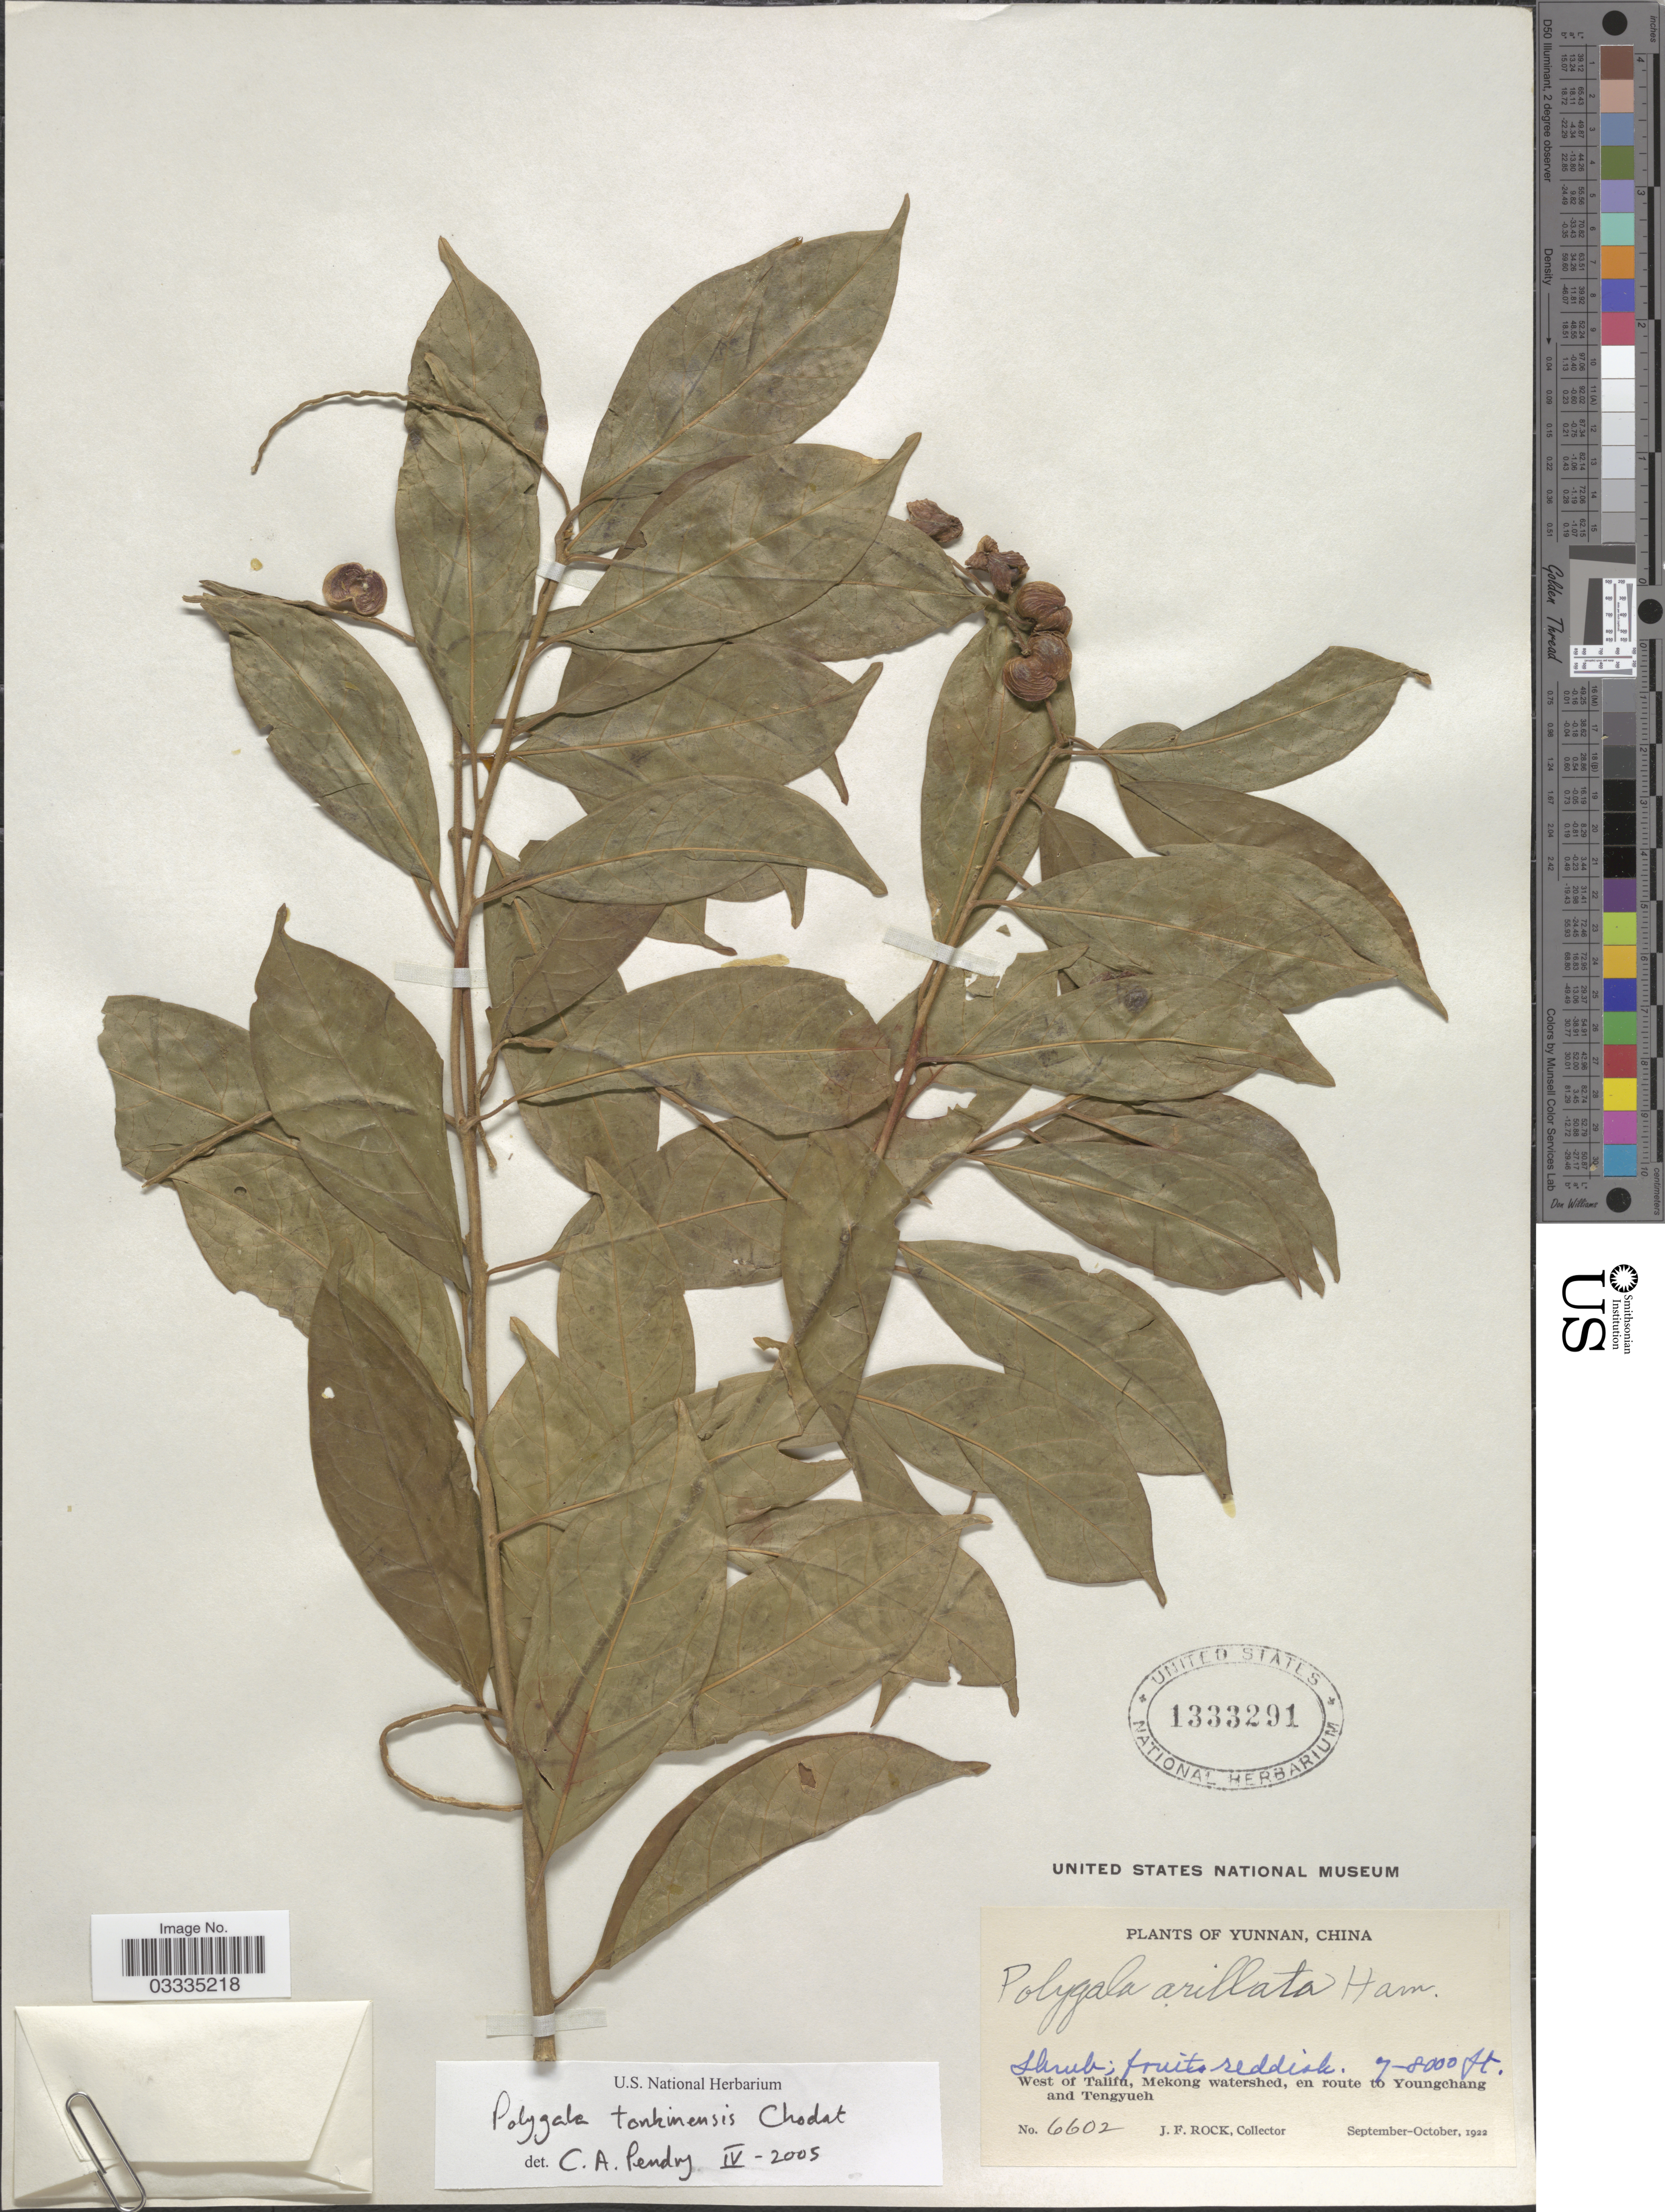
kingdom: Plantae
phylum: Tracheophyta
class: Magnoliopsida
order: Fabales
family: Polygalaceae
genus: Polygala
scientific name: Polygala tonkinensis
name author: Chodat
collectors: J. Rock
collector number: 6602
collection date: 1922-09/1922-10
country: China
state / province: Yunnan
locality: West of Talifu, Mekong watershed, en route to Youngchang and Tengyueh.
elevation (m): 2134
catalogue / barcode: US 1333291